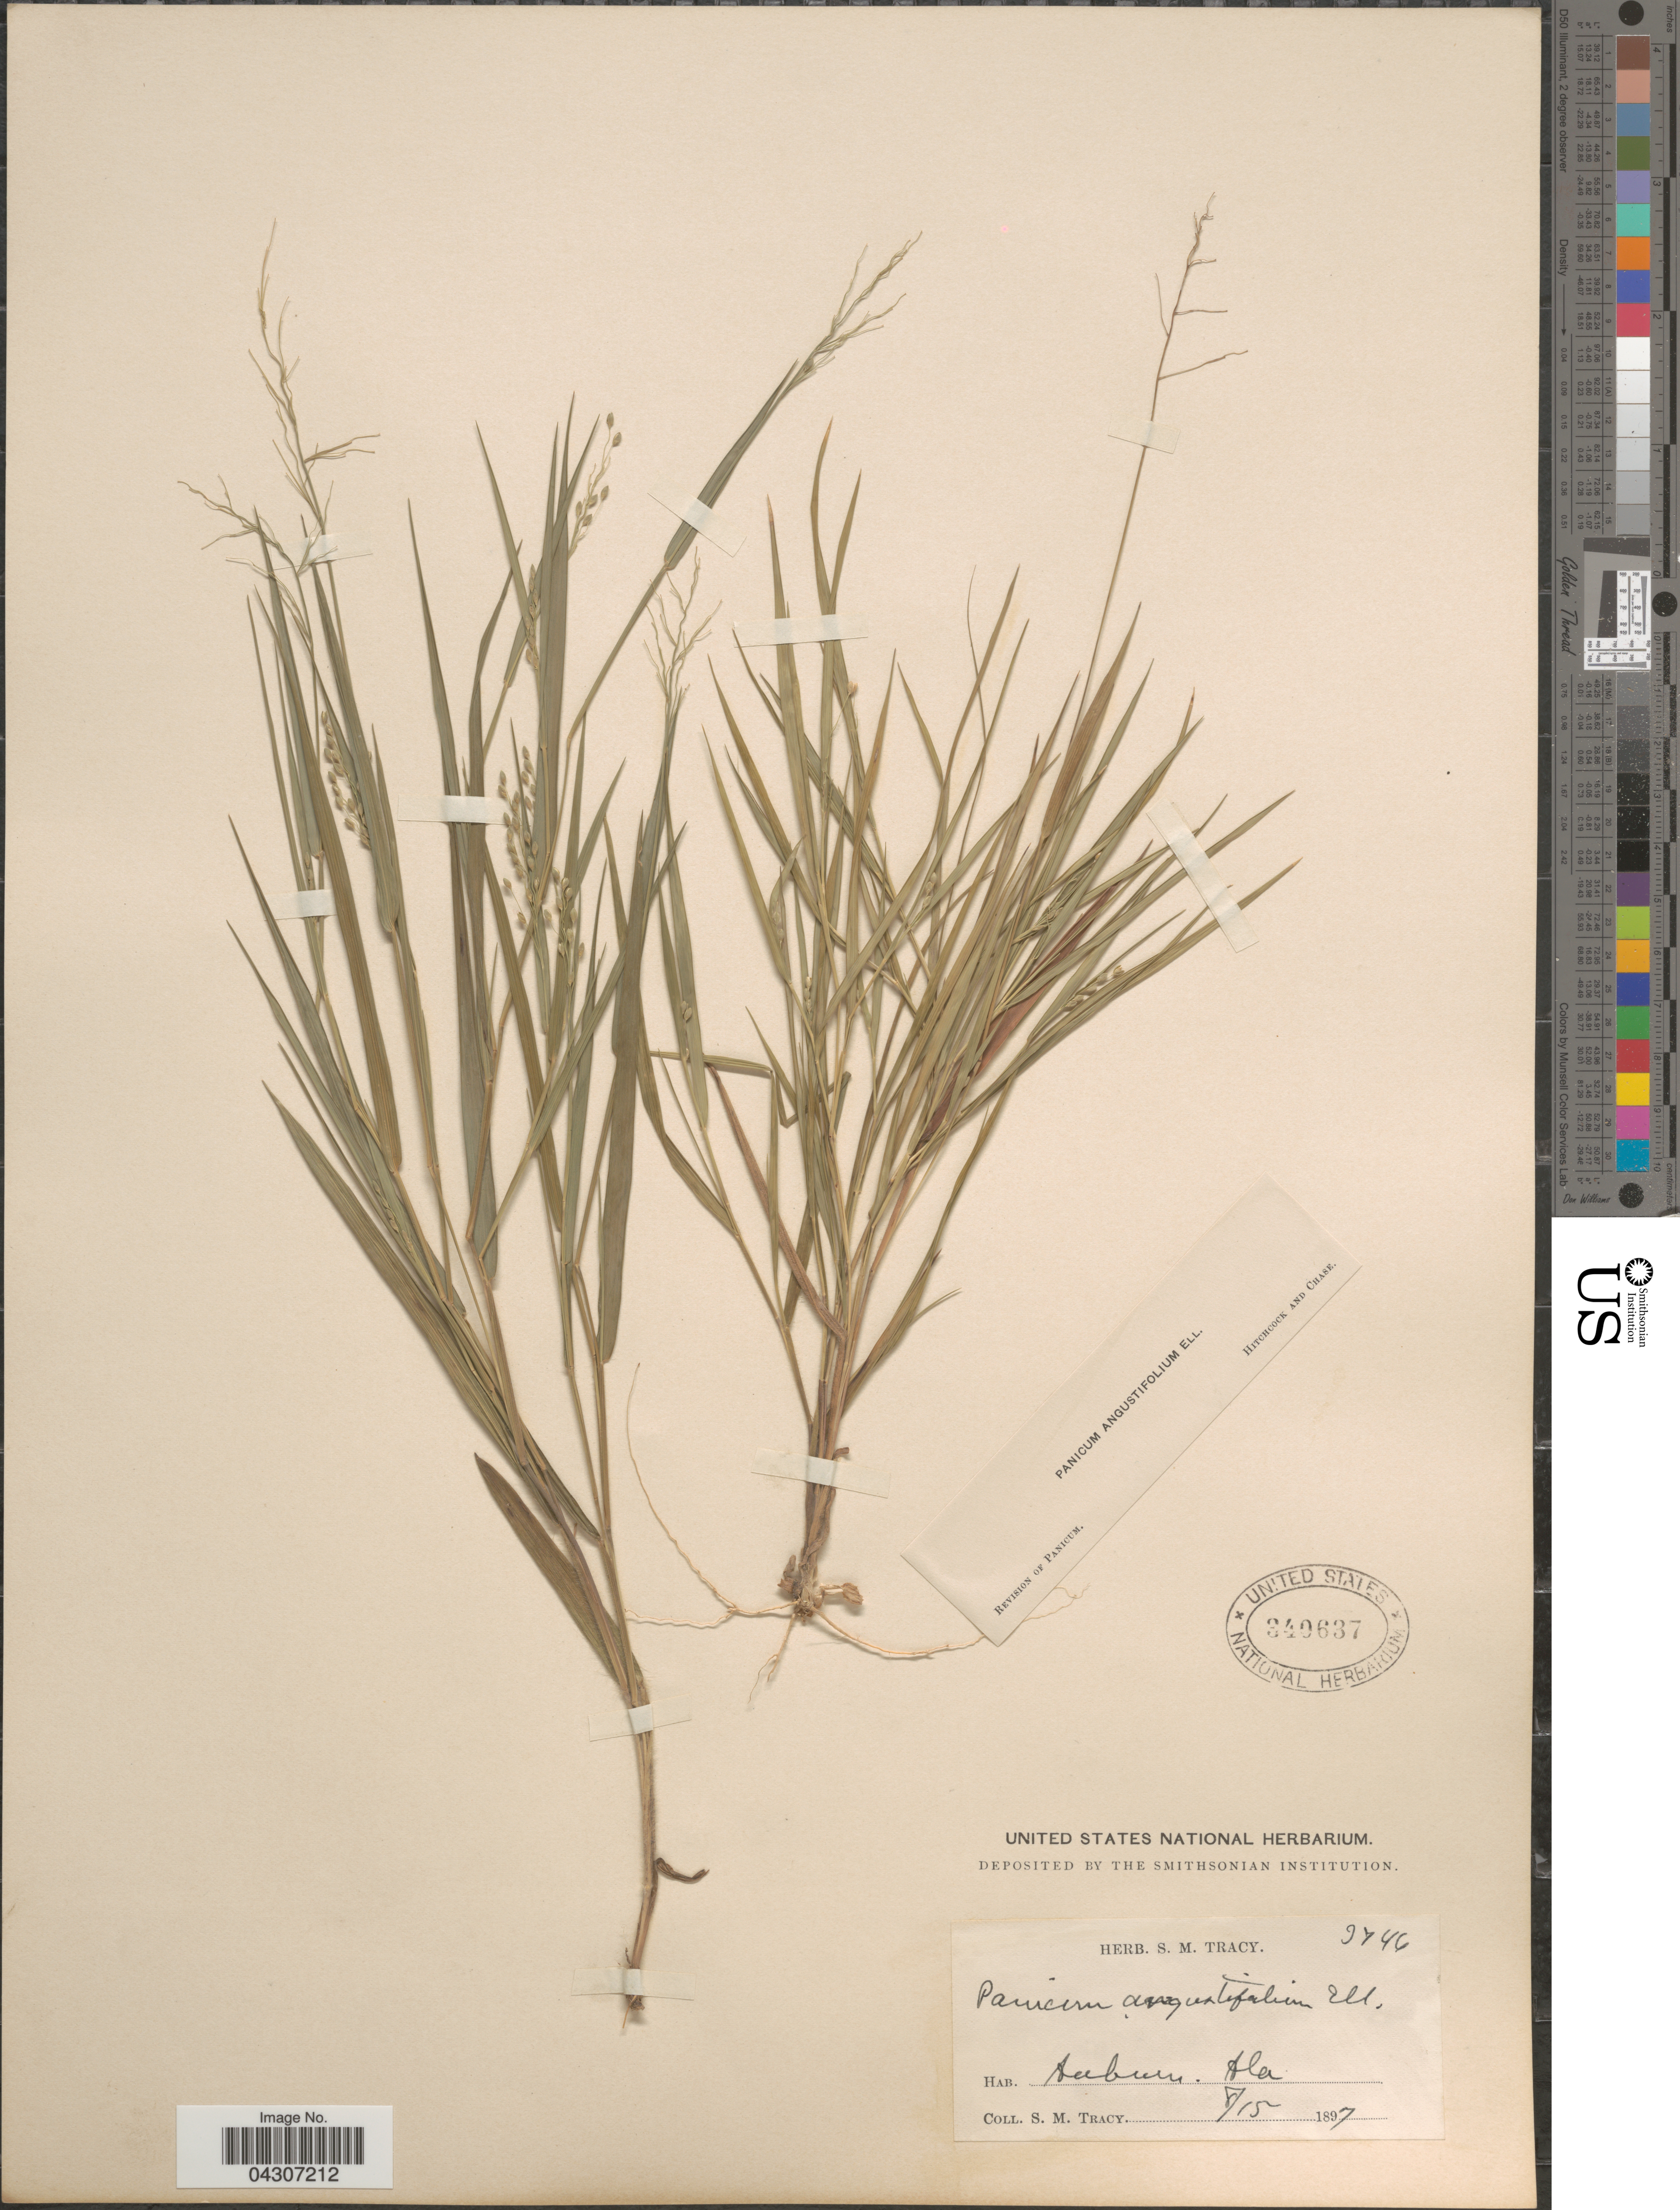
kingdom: Plantae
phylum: Tracheophyta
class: Liliopsida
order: Poales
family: Poaceae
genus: Dichanthelium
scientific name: Dichanthelium aciculare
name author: (Desv. ex Poir.) Gould & C.A. Clark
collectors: S. M. Tracy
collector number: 9746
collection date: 1897-08-15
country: United States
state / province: Alabama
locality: Auburn.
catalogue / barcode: US 340637